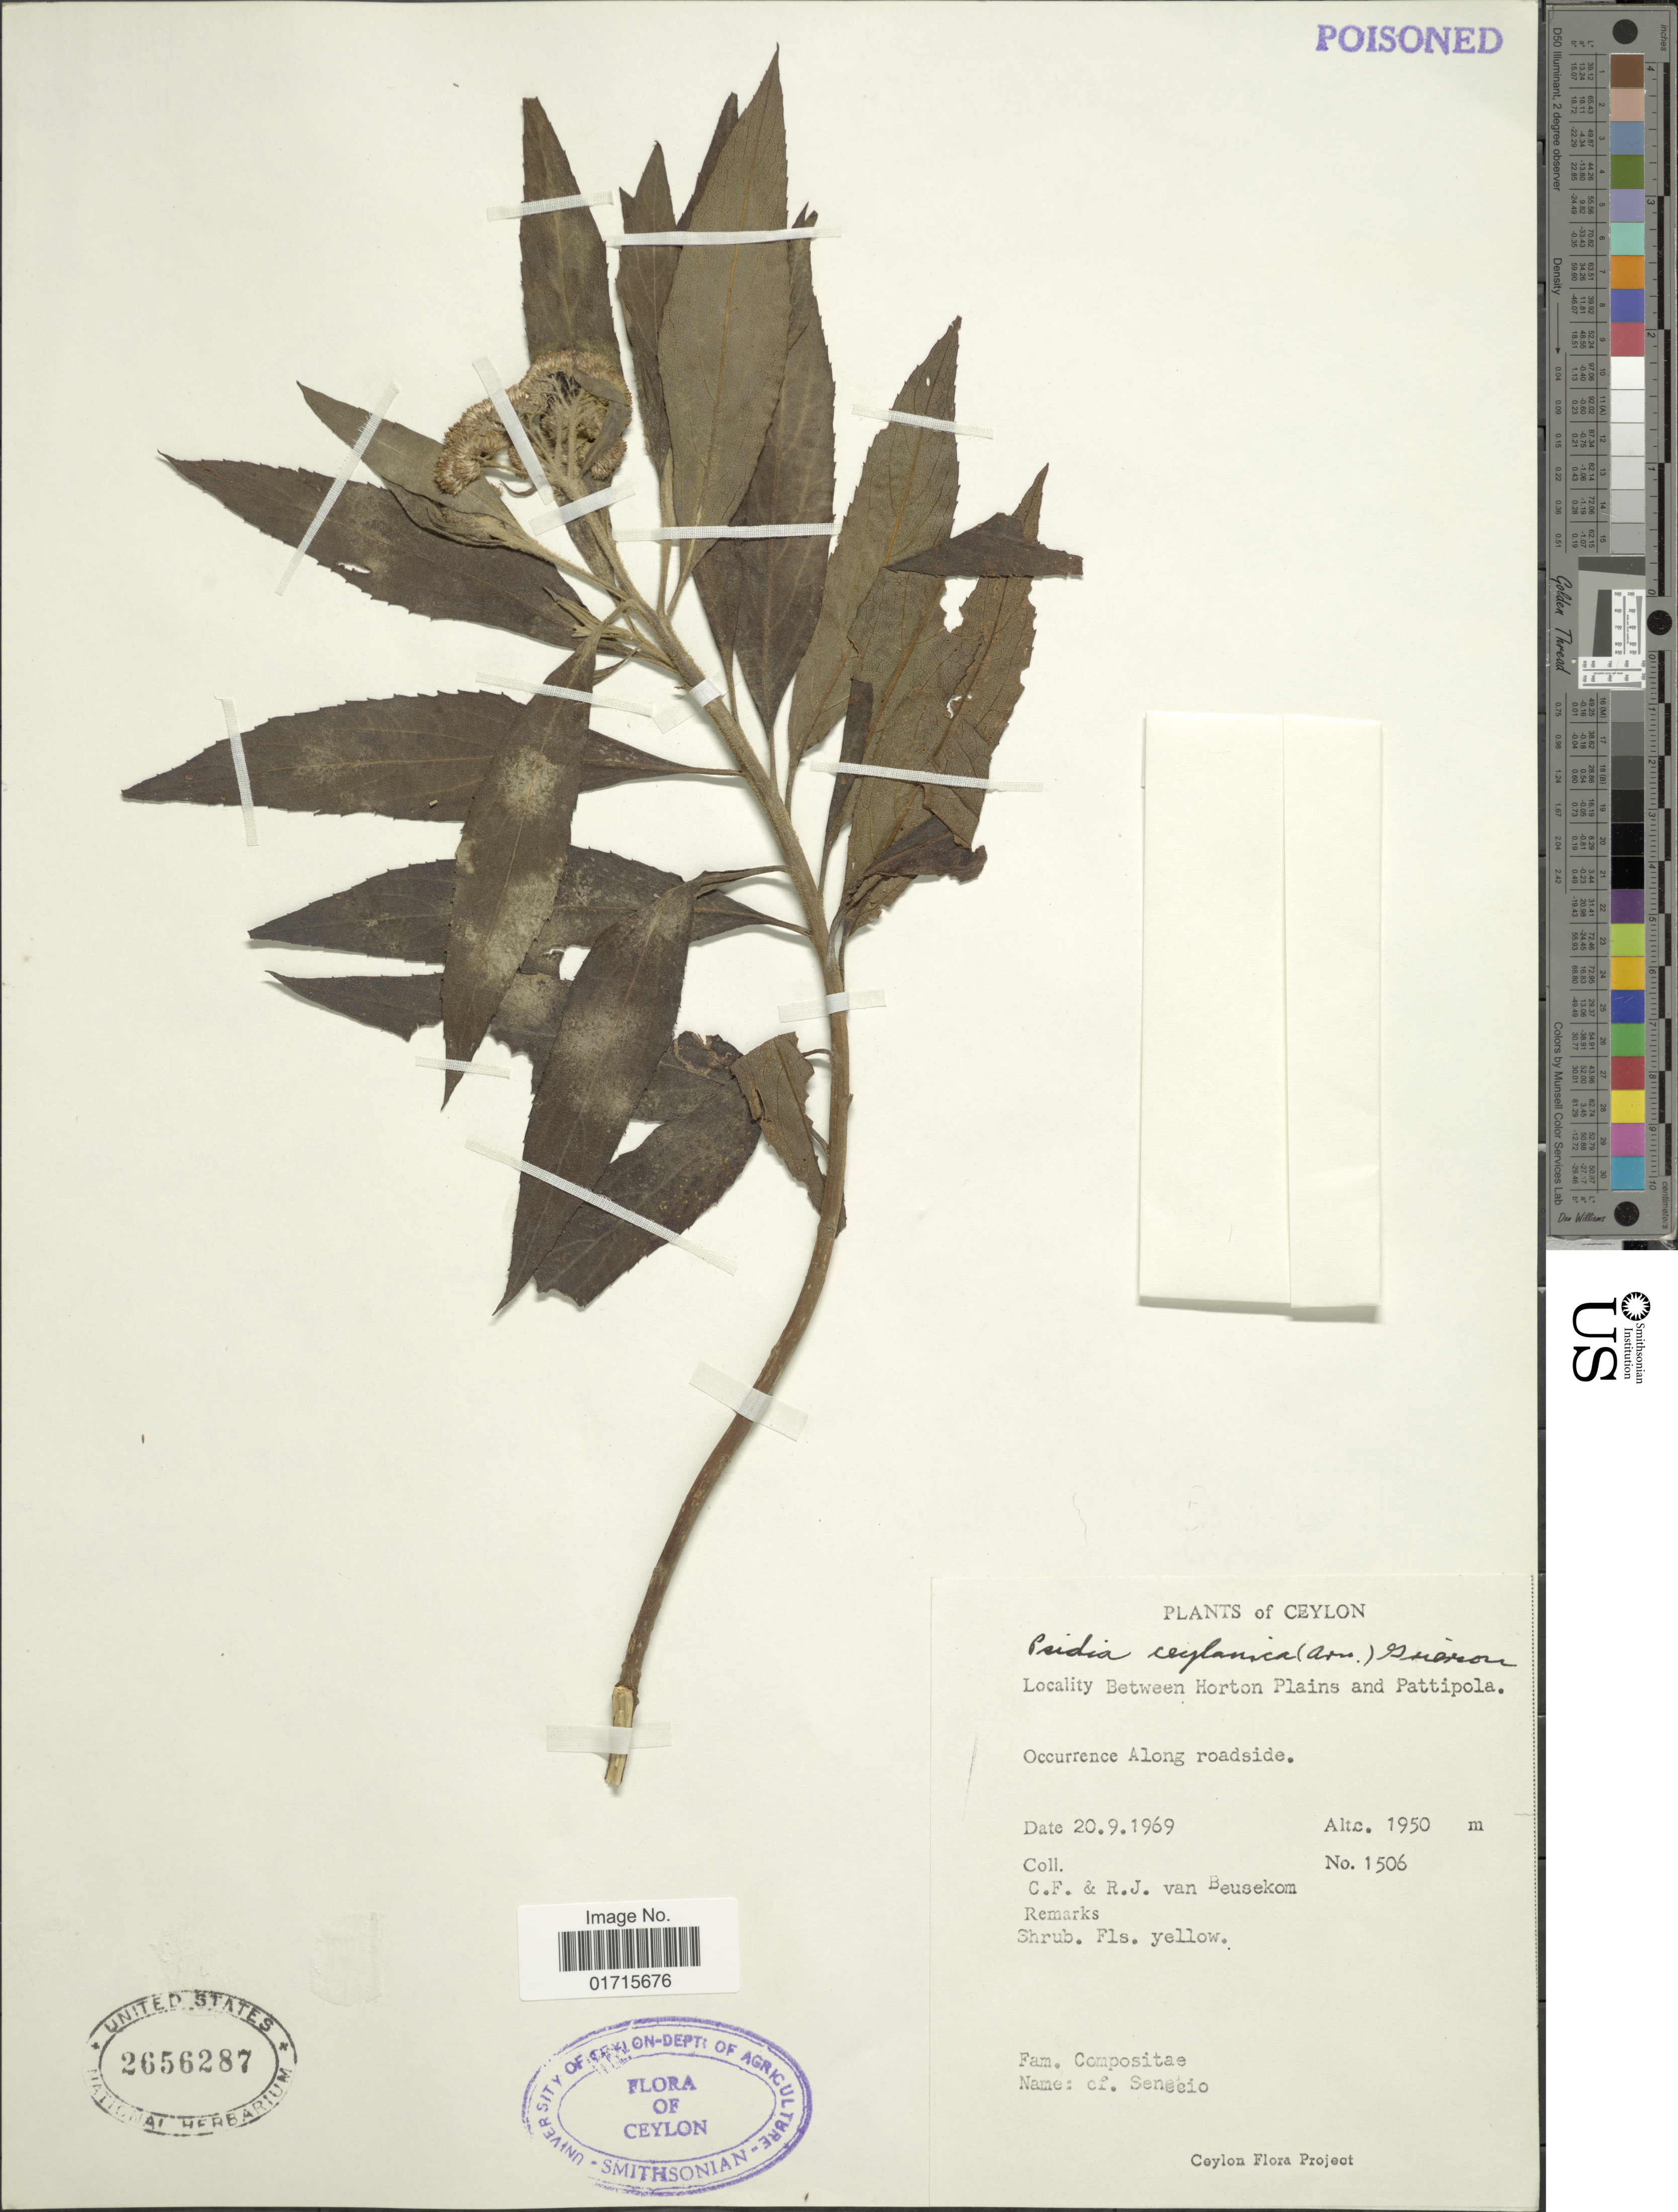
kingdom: Plantae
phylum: Tracheophyta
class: Magnoliopsida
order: Asterales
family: Asteraceae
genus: Psiadia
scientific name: Psiadia ceylanica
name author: (Arn.) Grierson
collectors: C. F. Beusekom & R. Van Beusekom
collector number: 1506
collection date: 1969-09-20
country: Sri Lanka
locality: Ceylon. Between Horton Plains and Pattipola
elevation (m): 1950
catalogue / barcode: US 2656287